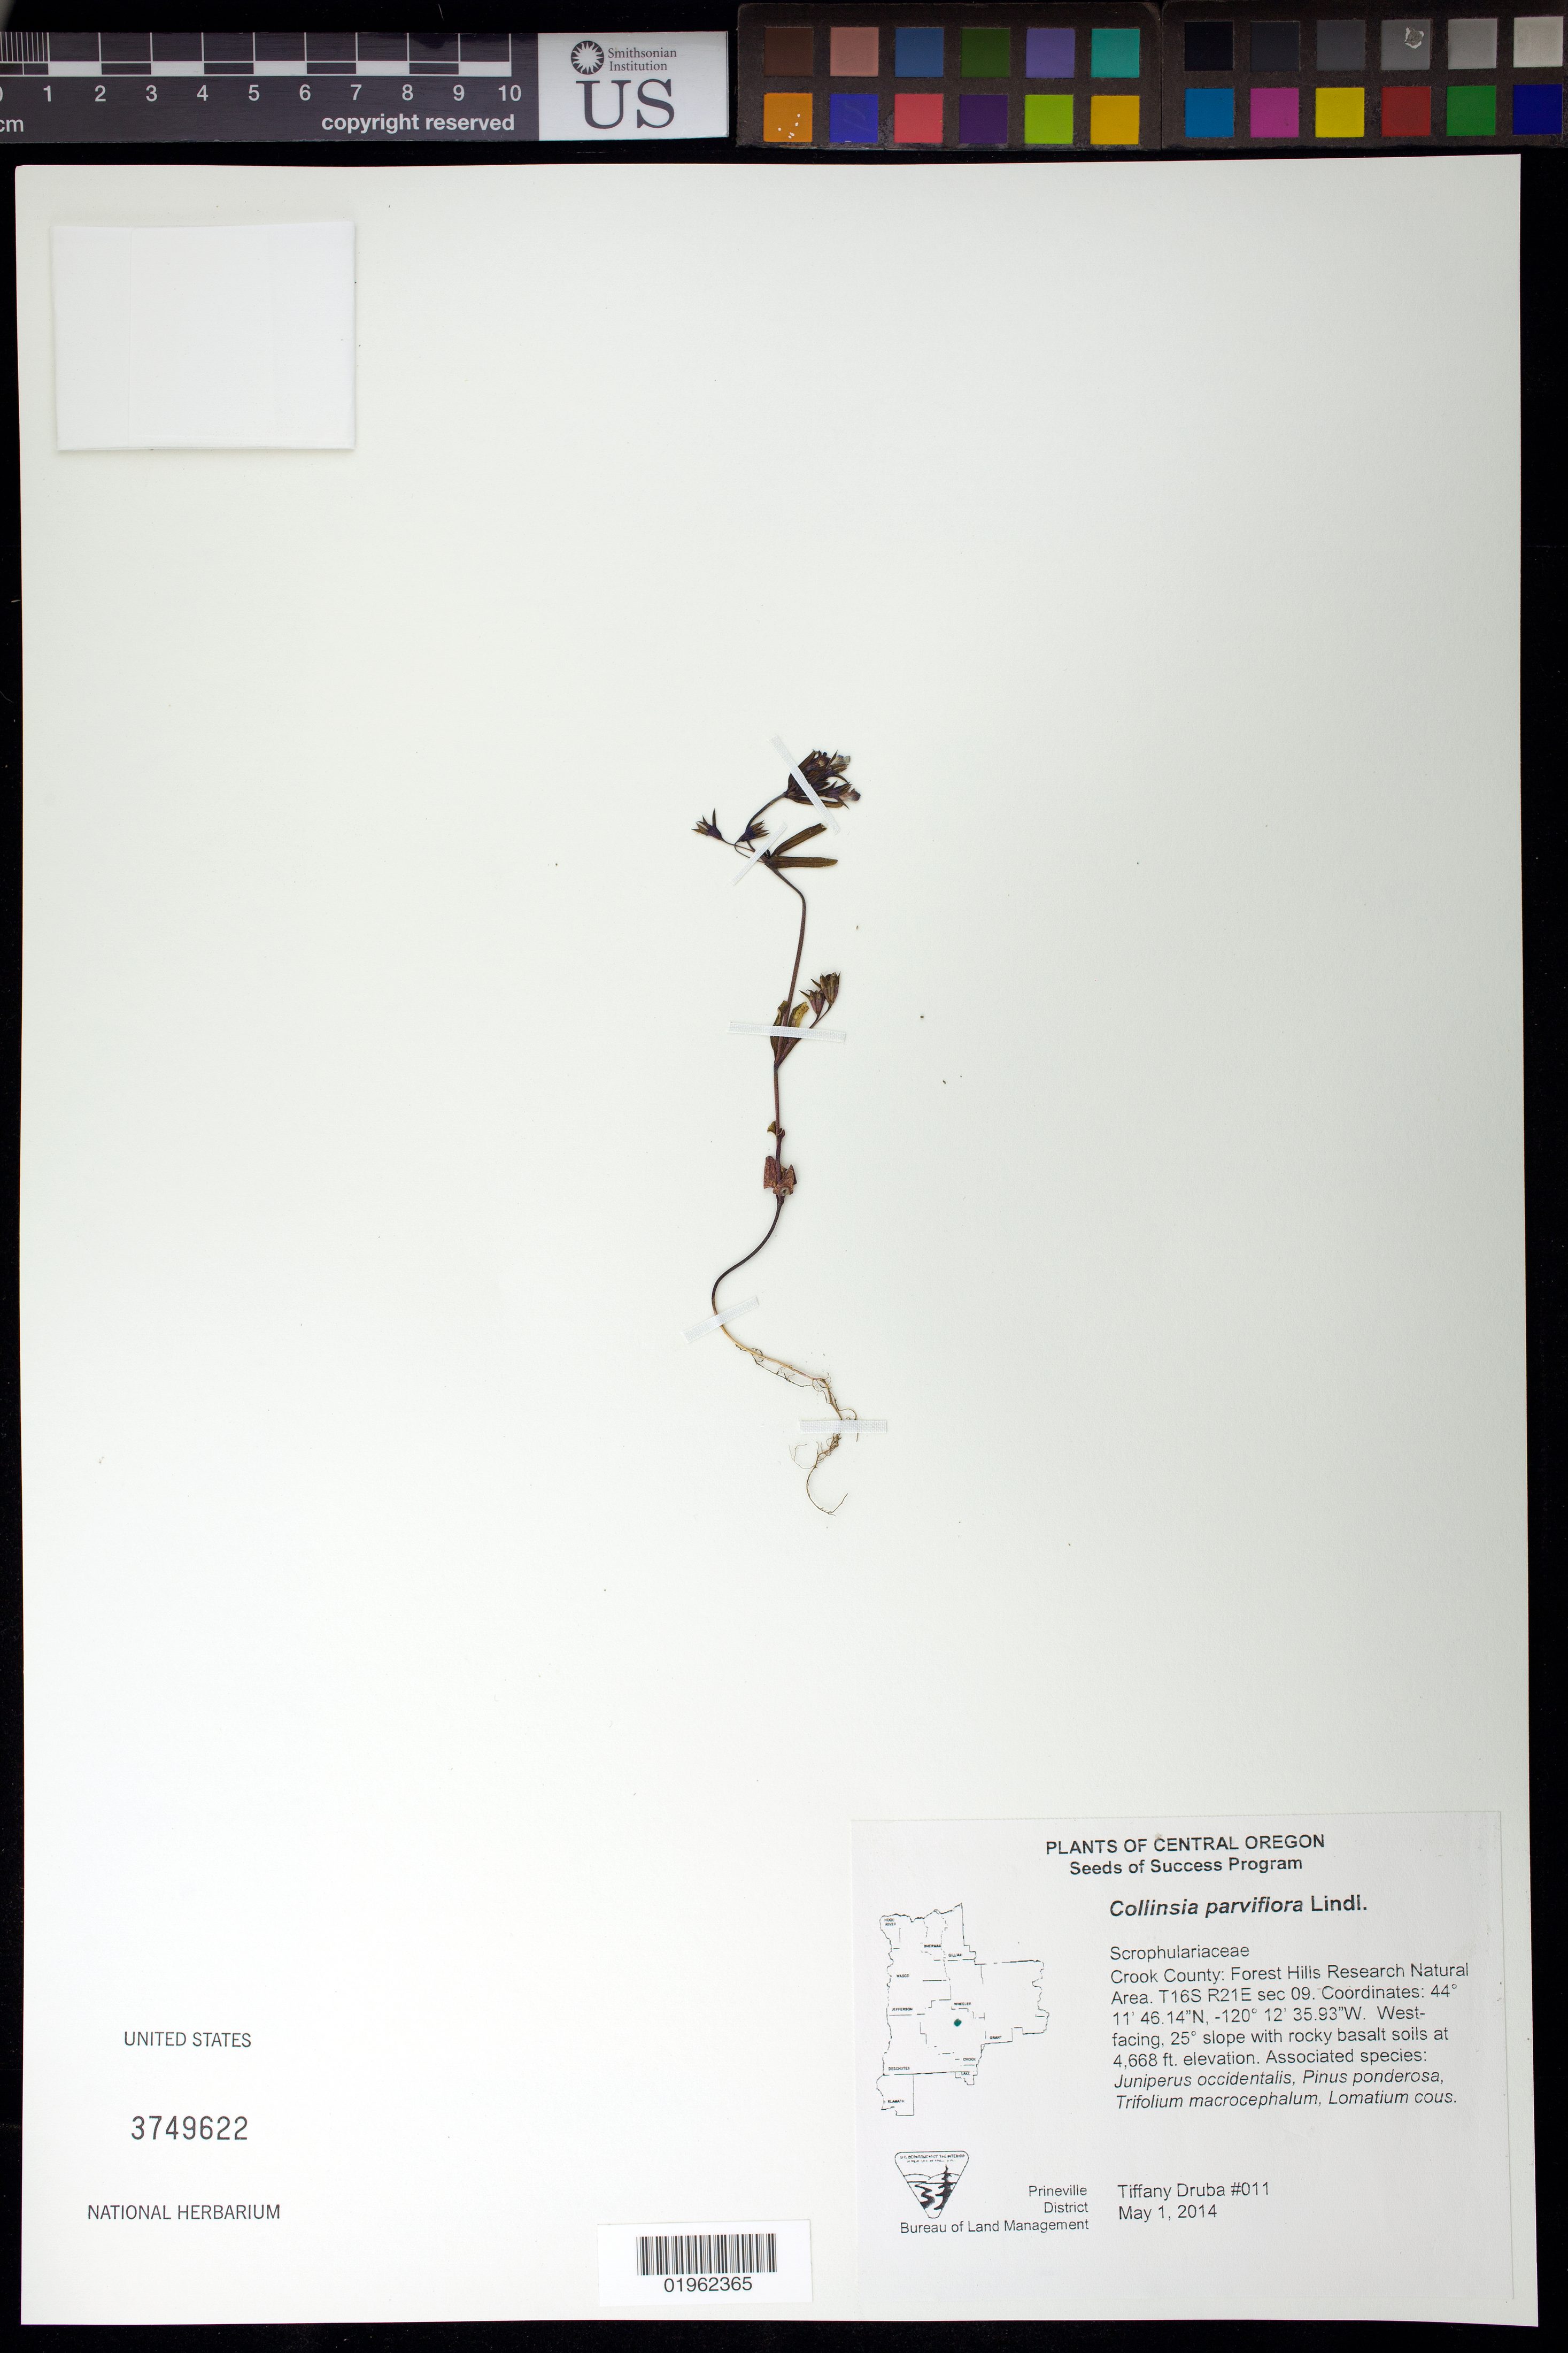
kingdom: Plantae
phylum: Tracheophyta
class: Magnoliopsida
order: Lamiales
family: Plantaginaceae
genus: Collinsia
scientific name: Collinsia parviflora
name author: Douglas ex Lindl.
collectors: T. Druba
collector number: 011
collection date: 2014-05-01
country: United States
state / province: Oregon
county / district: Crook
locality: Forest HIlls Research Natural Area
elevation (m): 1423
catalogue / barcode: US 3749622